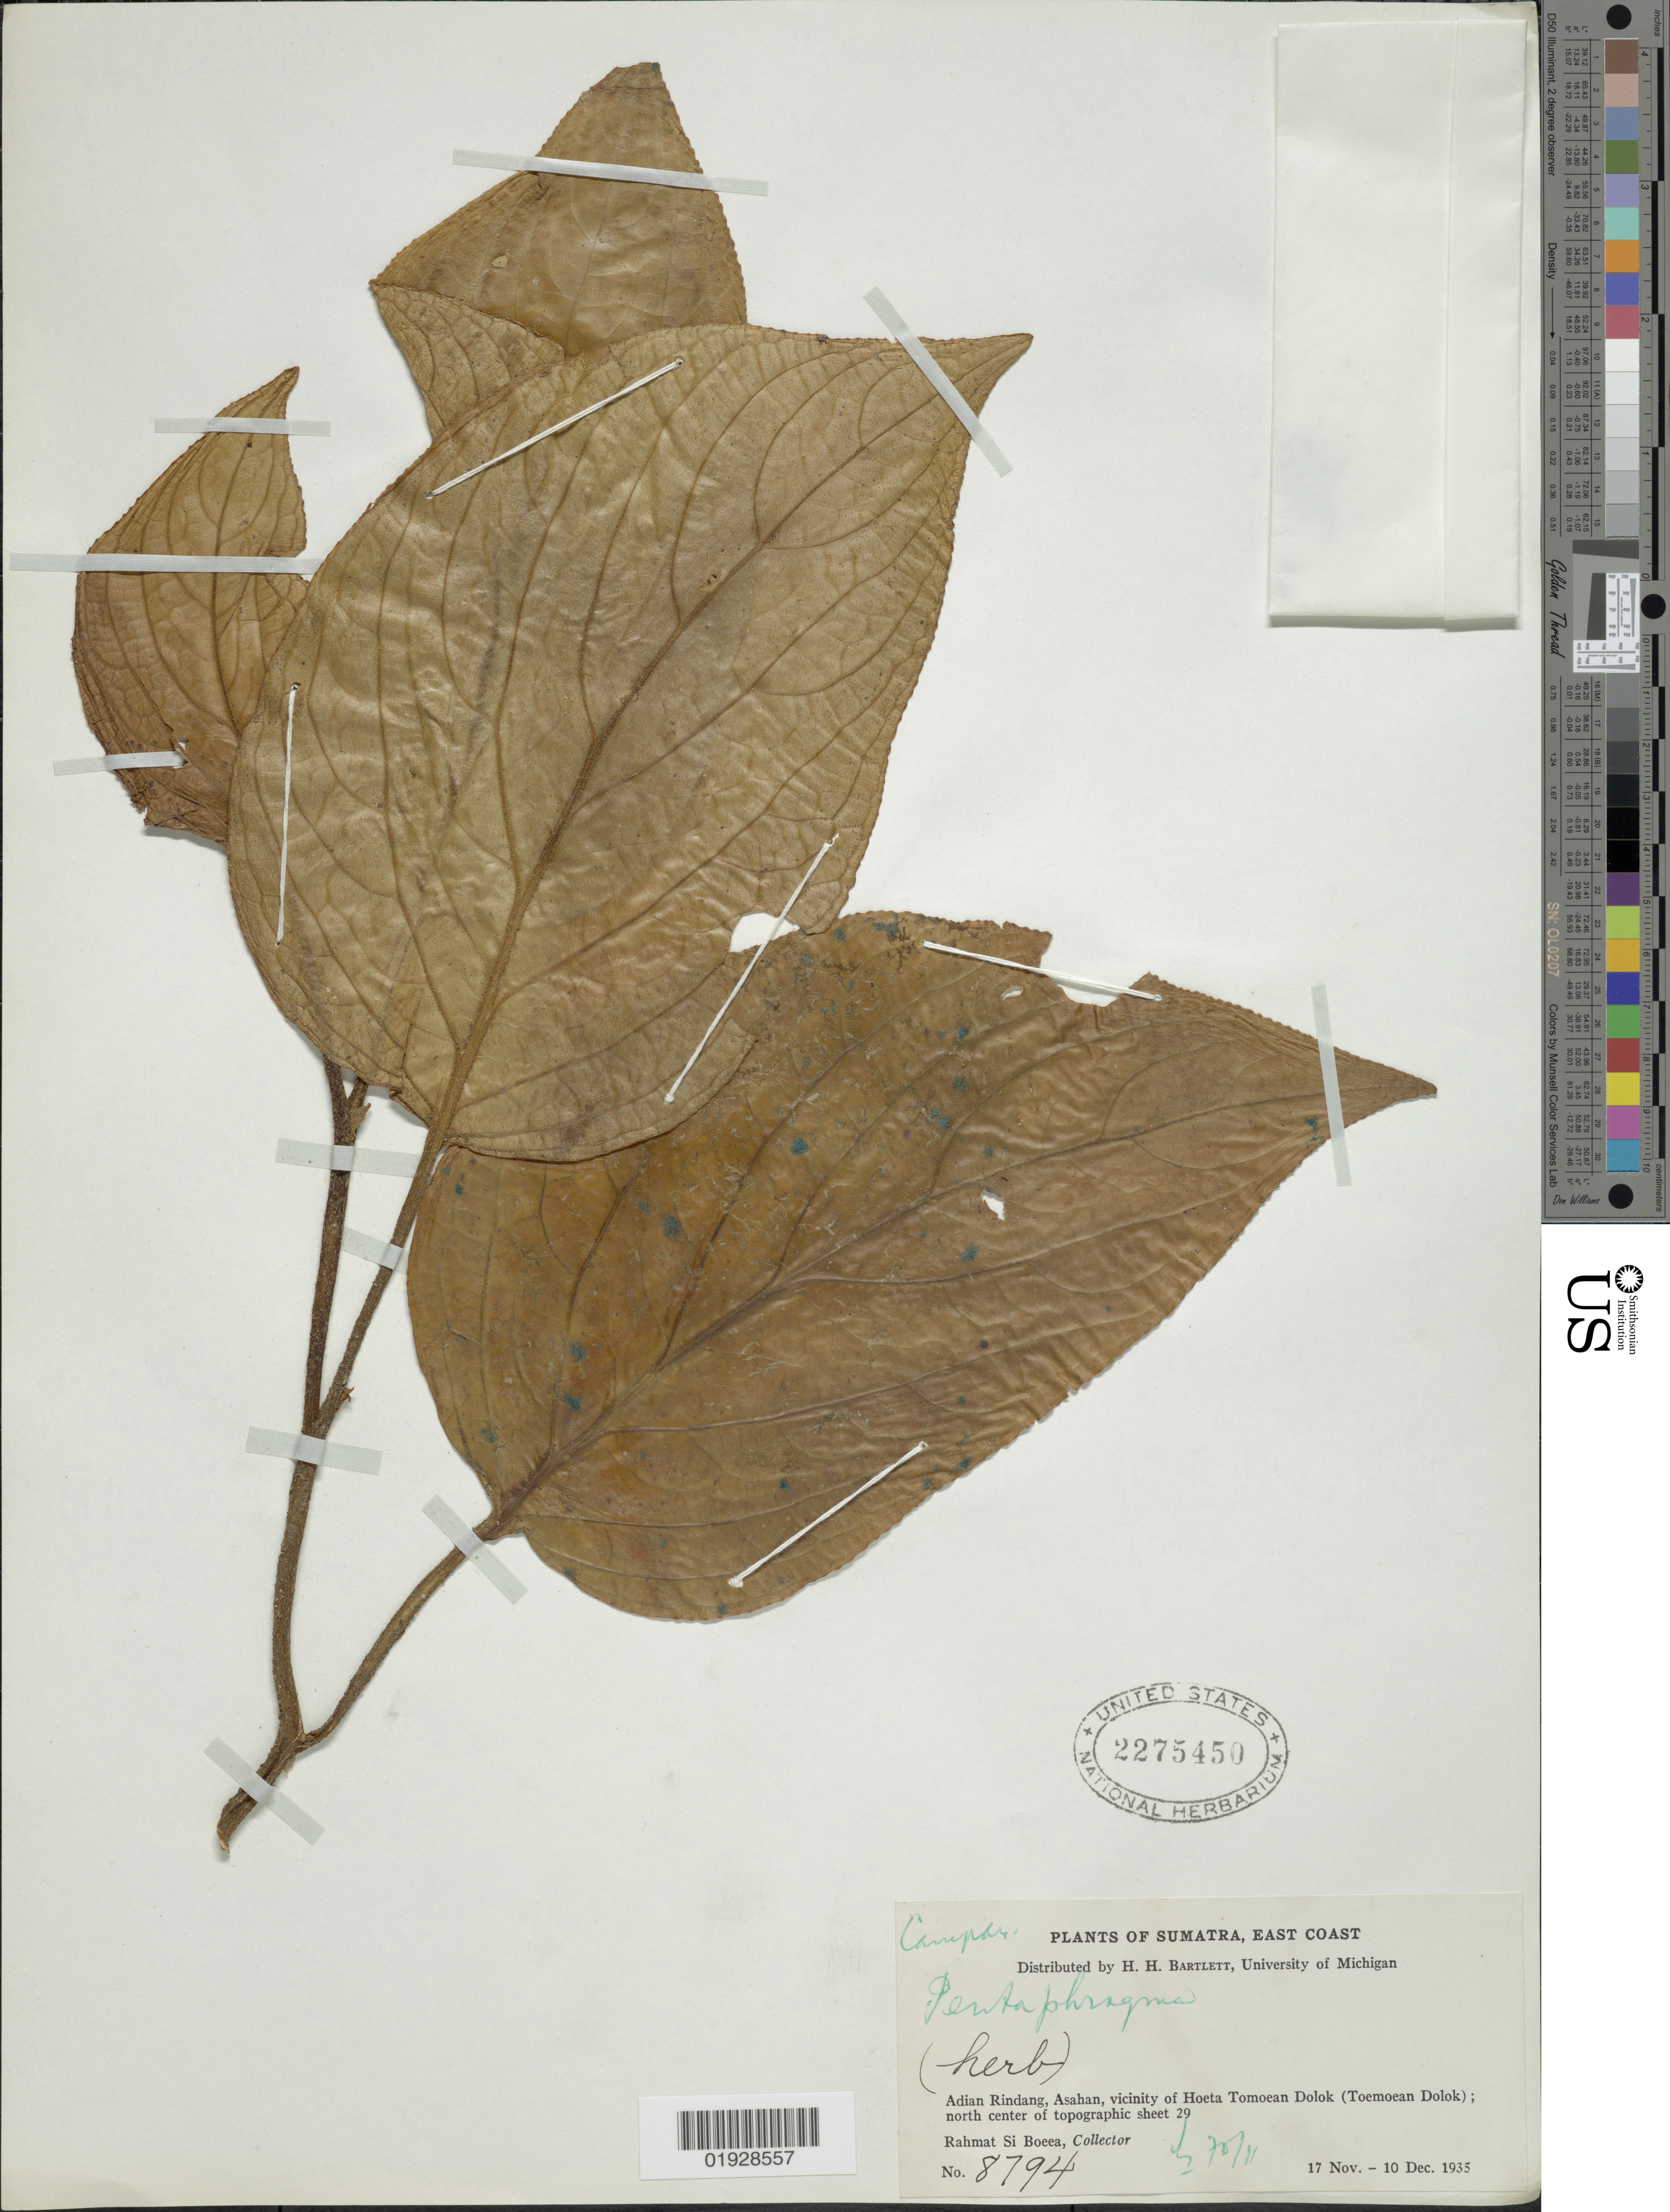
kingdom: Plantae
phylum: Tracheophyta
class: Magnoliopsida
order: Asterales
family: Pentaphragmataceae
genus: Pentaphragma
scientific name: Pentaphragma sp.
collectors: Rahmat Si Boeea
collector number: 8794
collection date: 1935-11-17/1935-12-10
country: Indonesia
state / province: Sumatra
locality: East Coast. Adian Rindang, Asahan, vicinity of Hoeta Tomoean Dolok (Toemoean Dolok); north center of topographic sheet 29.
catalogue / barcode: US 2275450